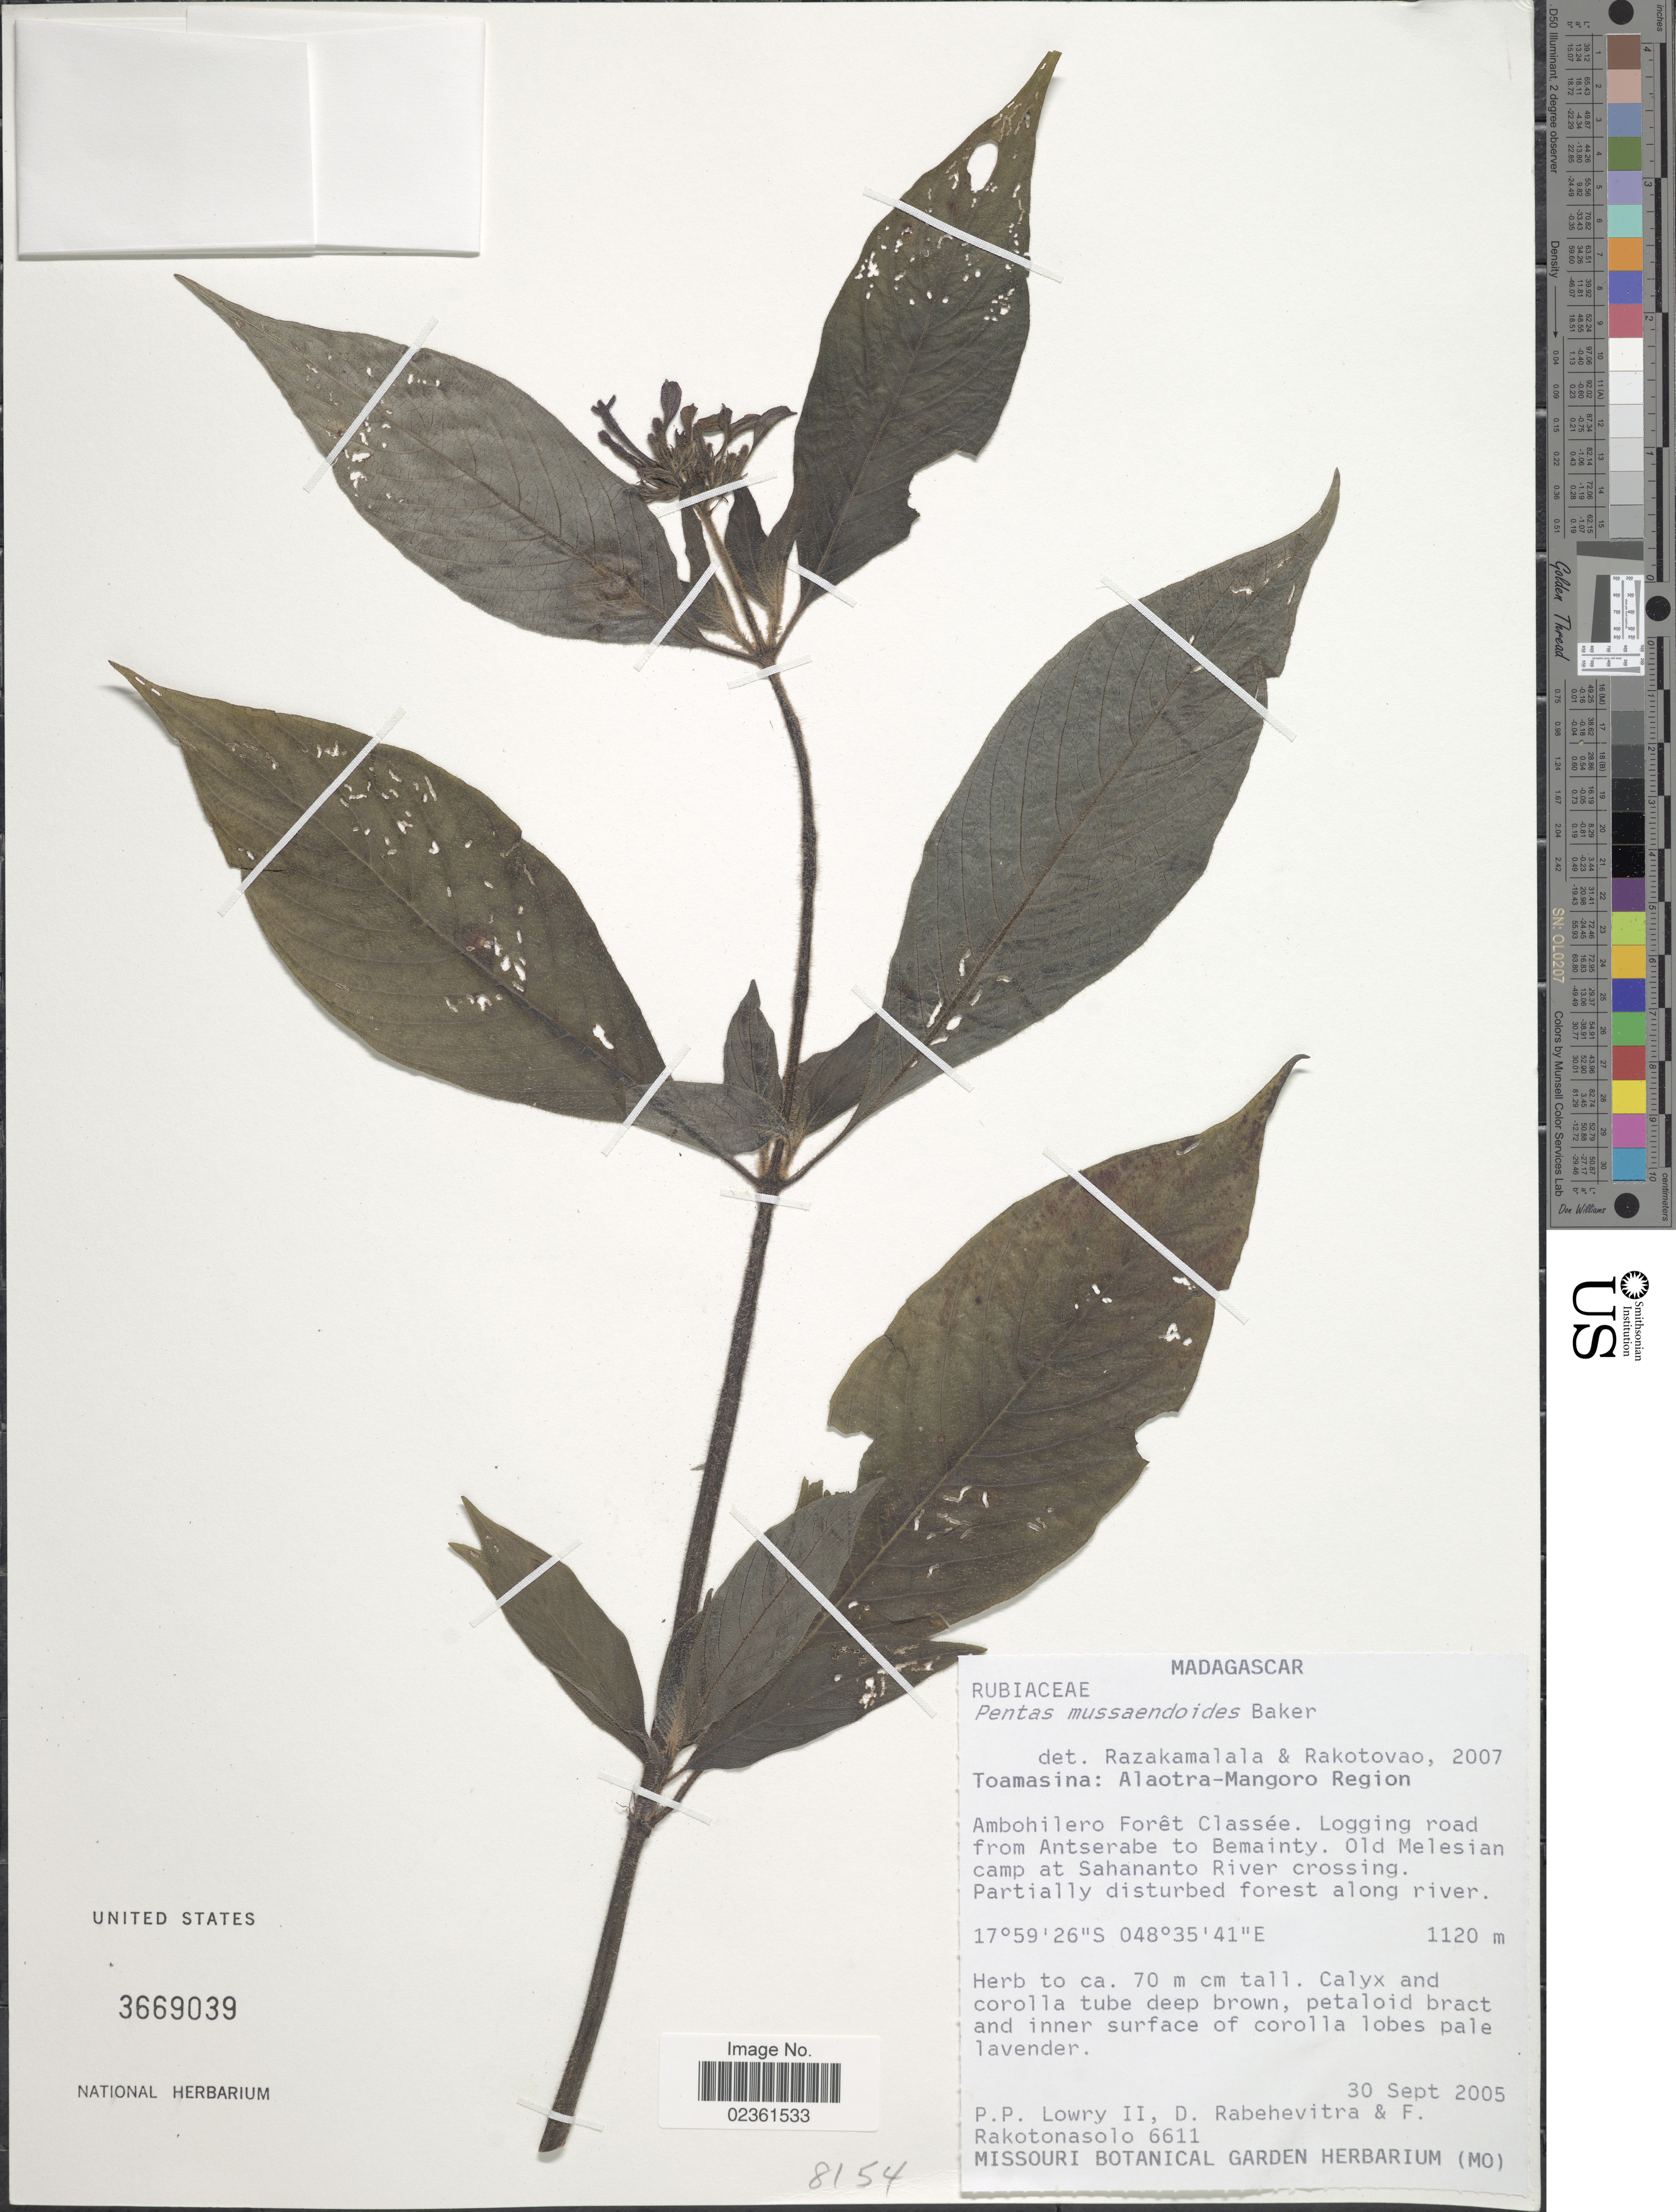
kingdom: Plantae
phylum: Tracheophyta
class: Magnoliopsida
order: Gentianales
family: Rubiaceae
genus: Pentas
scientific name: Pentas mussaendoides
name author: Baker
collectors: P. P. Lowry, D. Rabehevitra & F. Rakotonasolo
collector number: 6611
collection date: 2005-09-30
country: Madagascar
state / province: Alaotra Mangoro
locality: Alaotra-Mangoro Region, Ambohilero Foret Classee, logging road from Antserabe to Bemainty, Old Melesian camp at Sahananto River crossing, partially disturbed forest along river.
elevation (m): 1120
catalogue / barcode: US 3669039